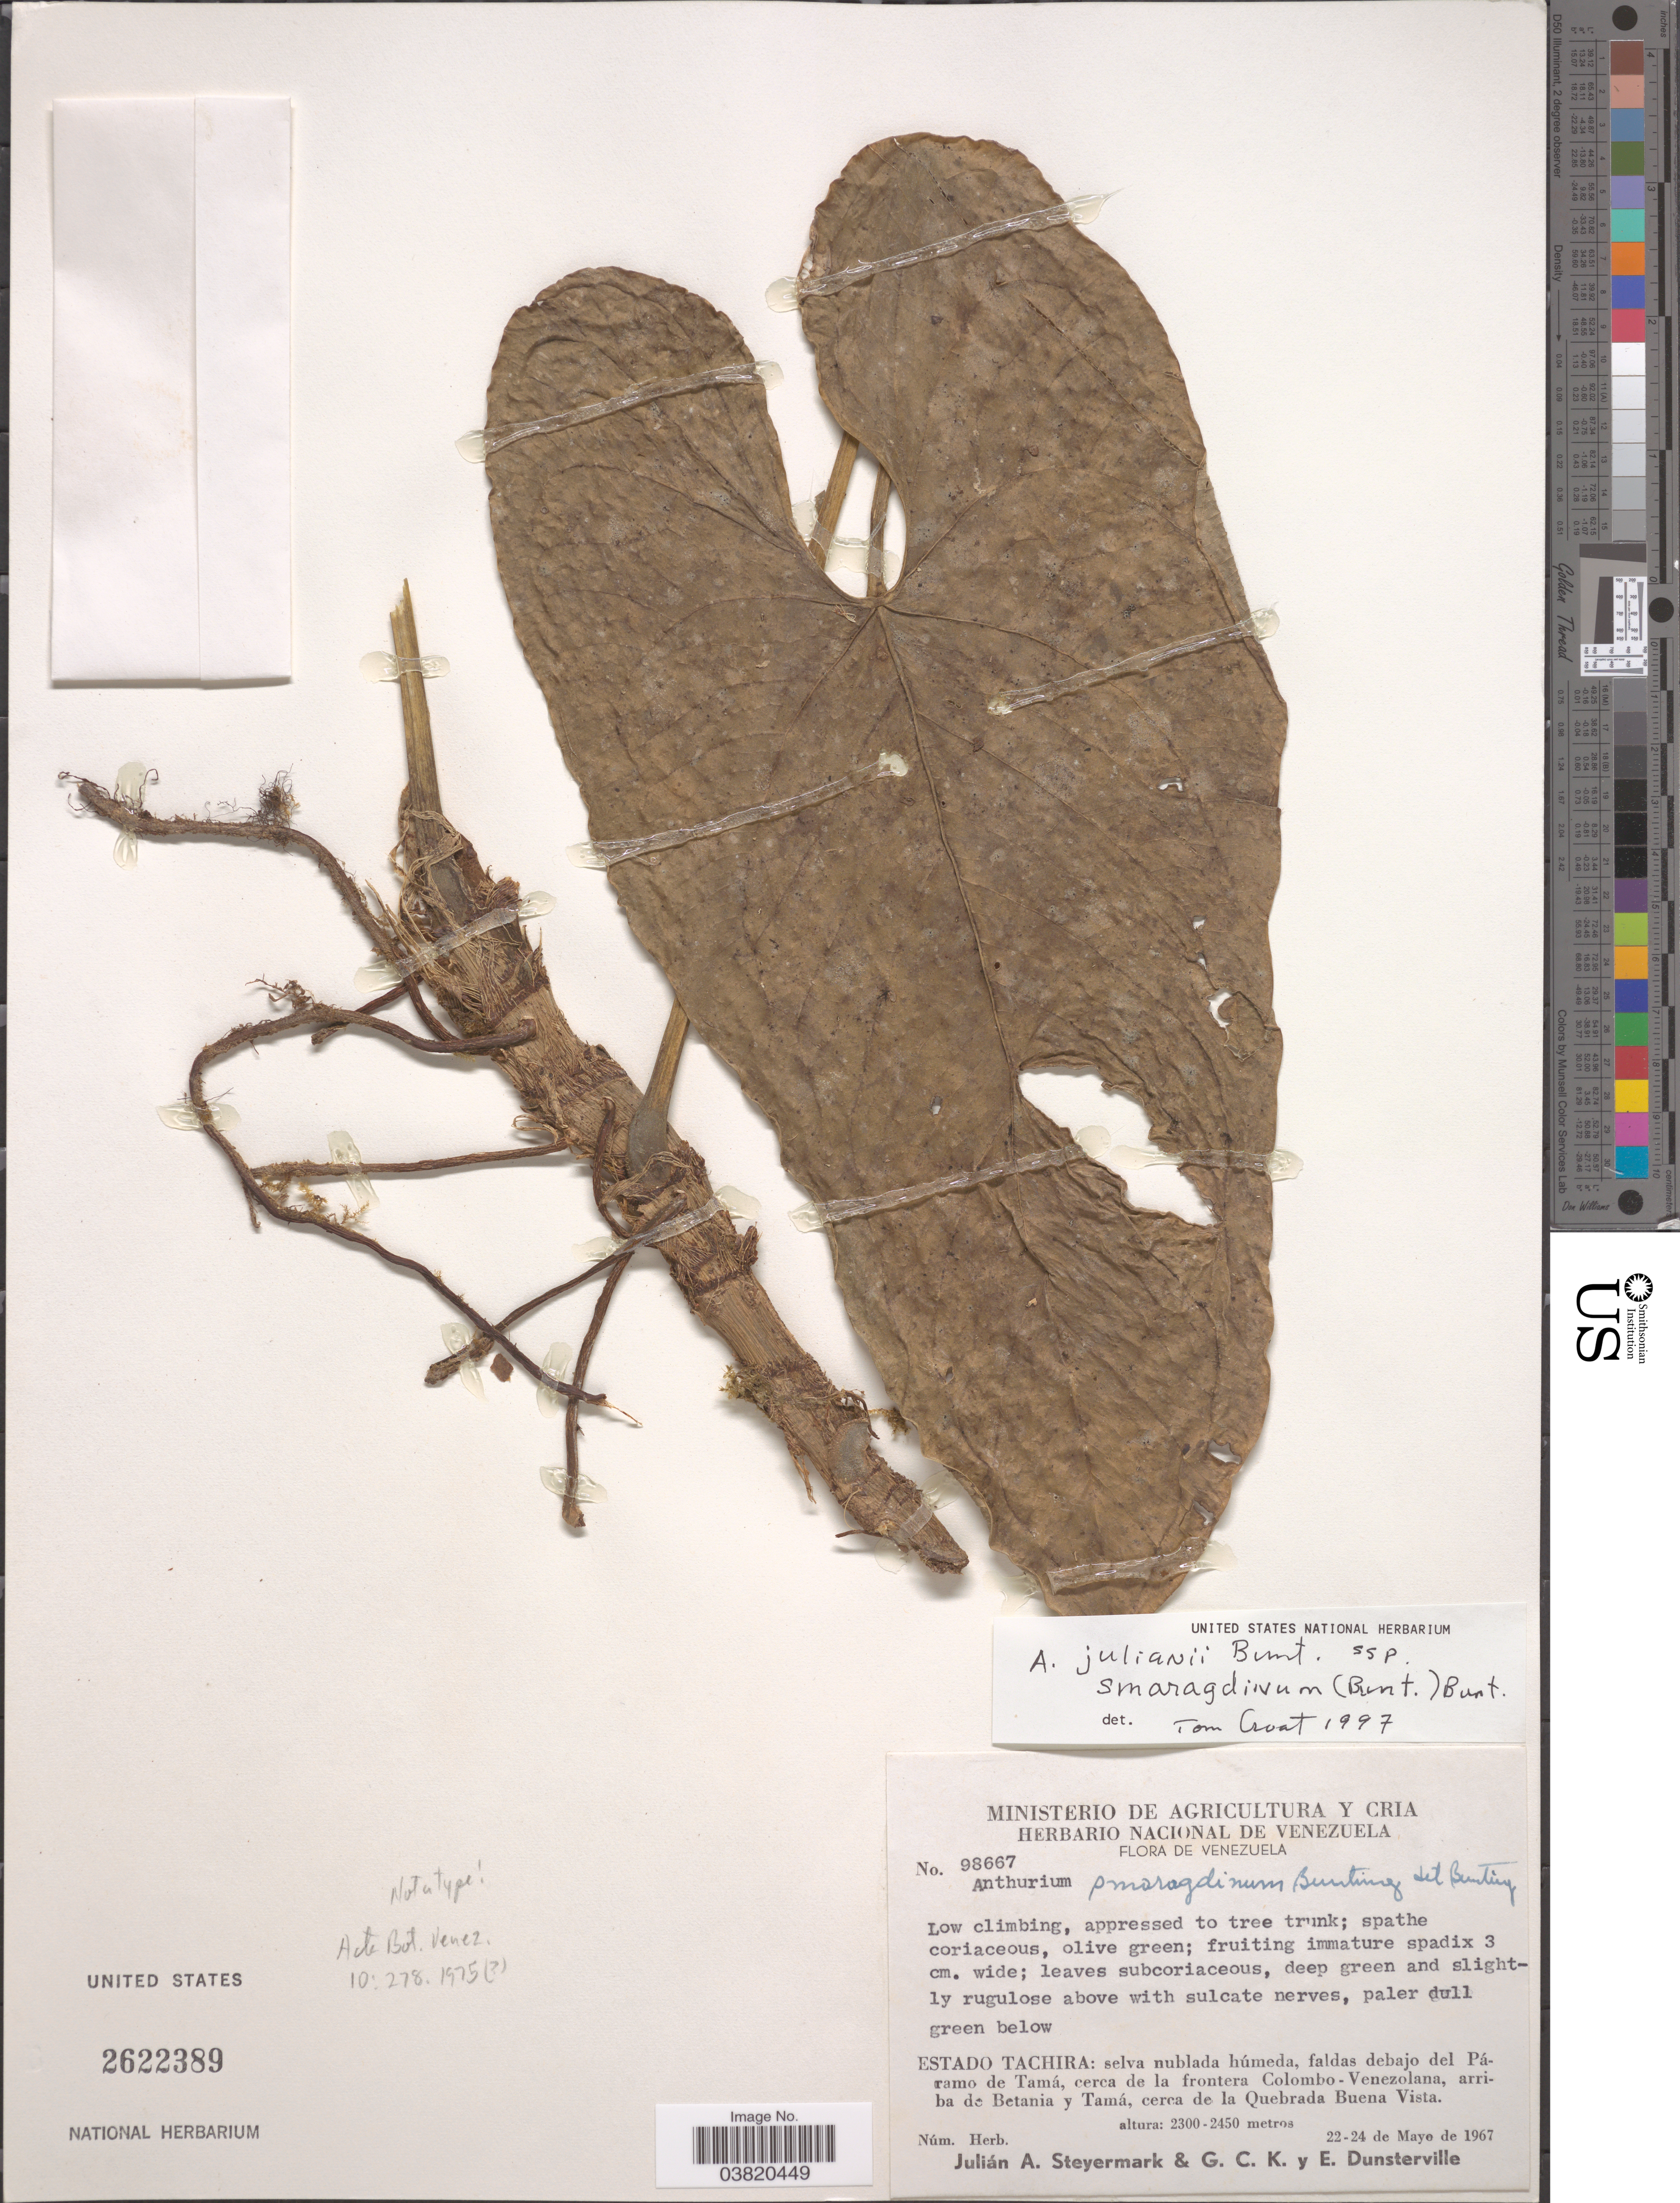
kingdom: Plantae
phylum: Tracheophyta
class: Liliopsida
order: Alismatales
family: Araceae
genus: Anthurium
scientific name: Anthurium smaragdinum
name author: G.S. Bunting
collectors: J. Steyermark, G. C. K. Dunsterville & E. Dunsterville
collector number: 98667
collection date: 1967-05-22/1967-05-24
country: Venezuela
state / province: Tachira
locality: Selva nublada húmeda, faldas debajo del Páramo de Tamá, cerca de la frontera Colombo-Venezolana, arriba de Betania y Tamá, cerca de la Quebrada Buena Vista.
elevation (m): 2300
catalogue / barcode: US 2622389